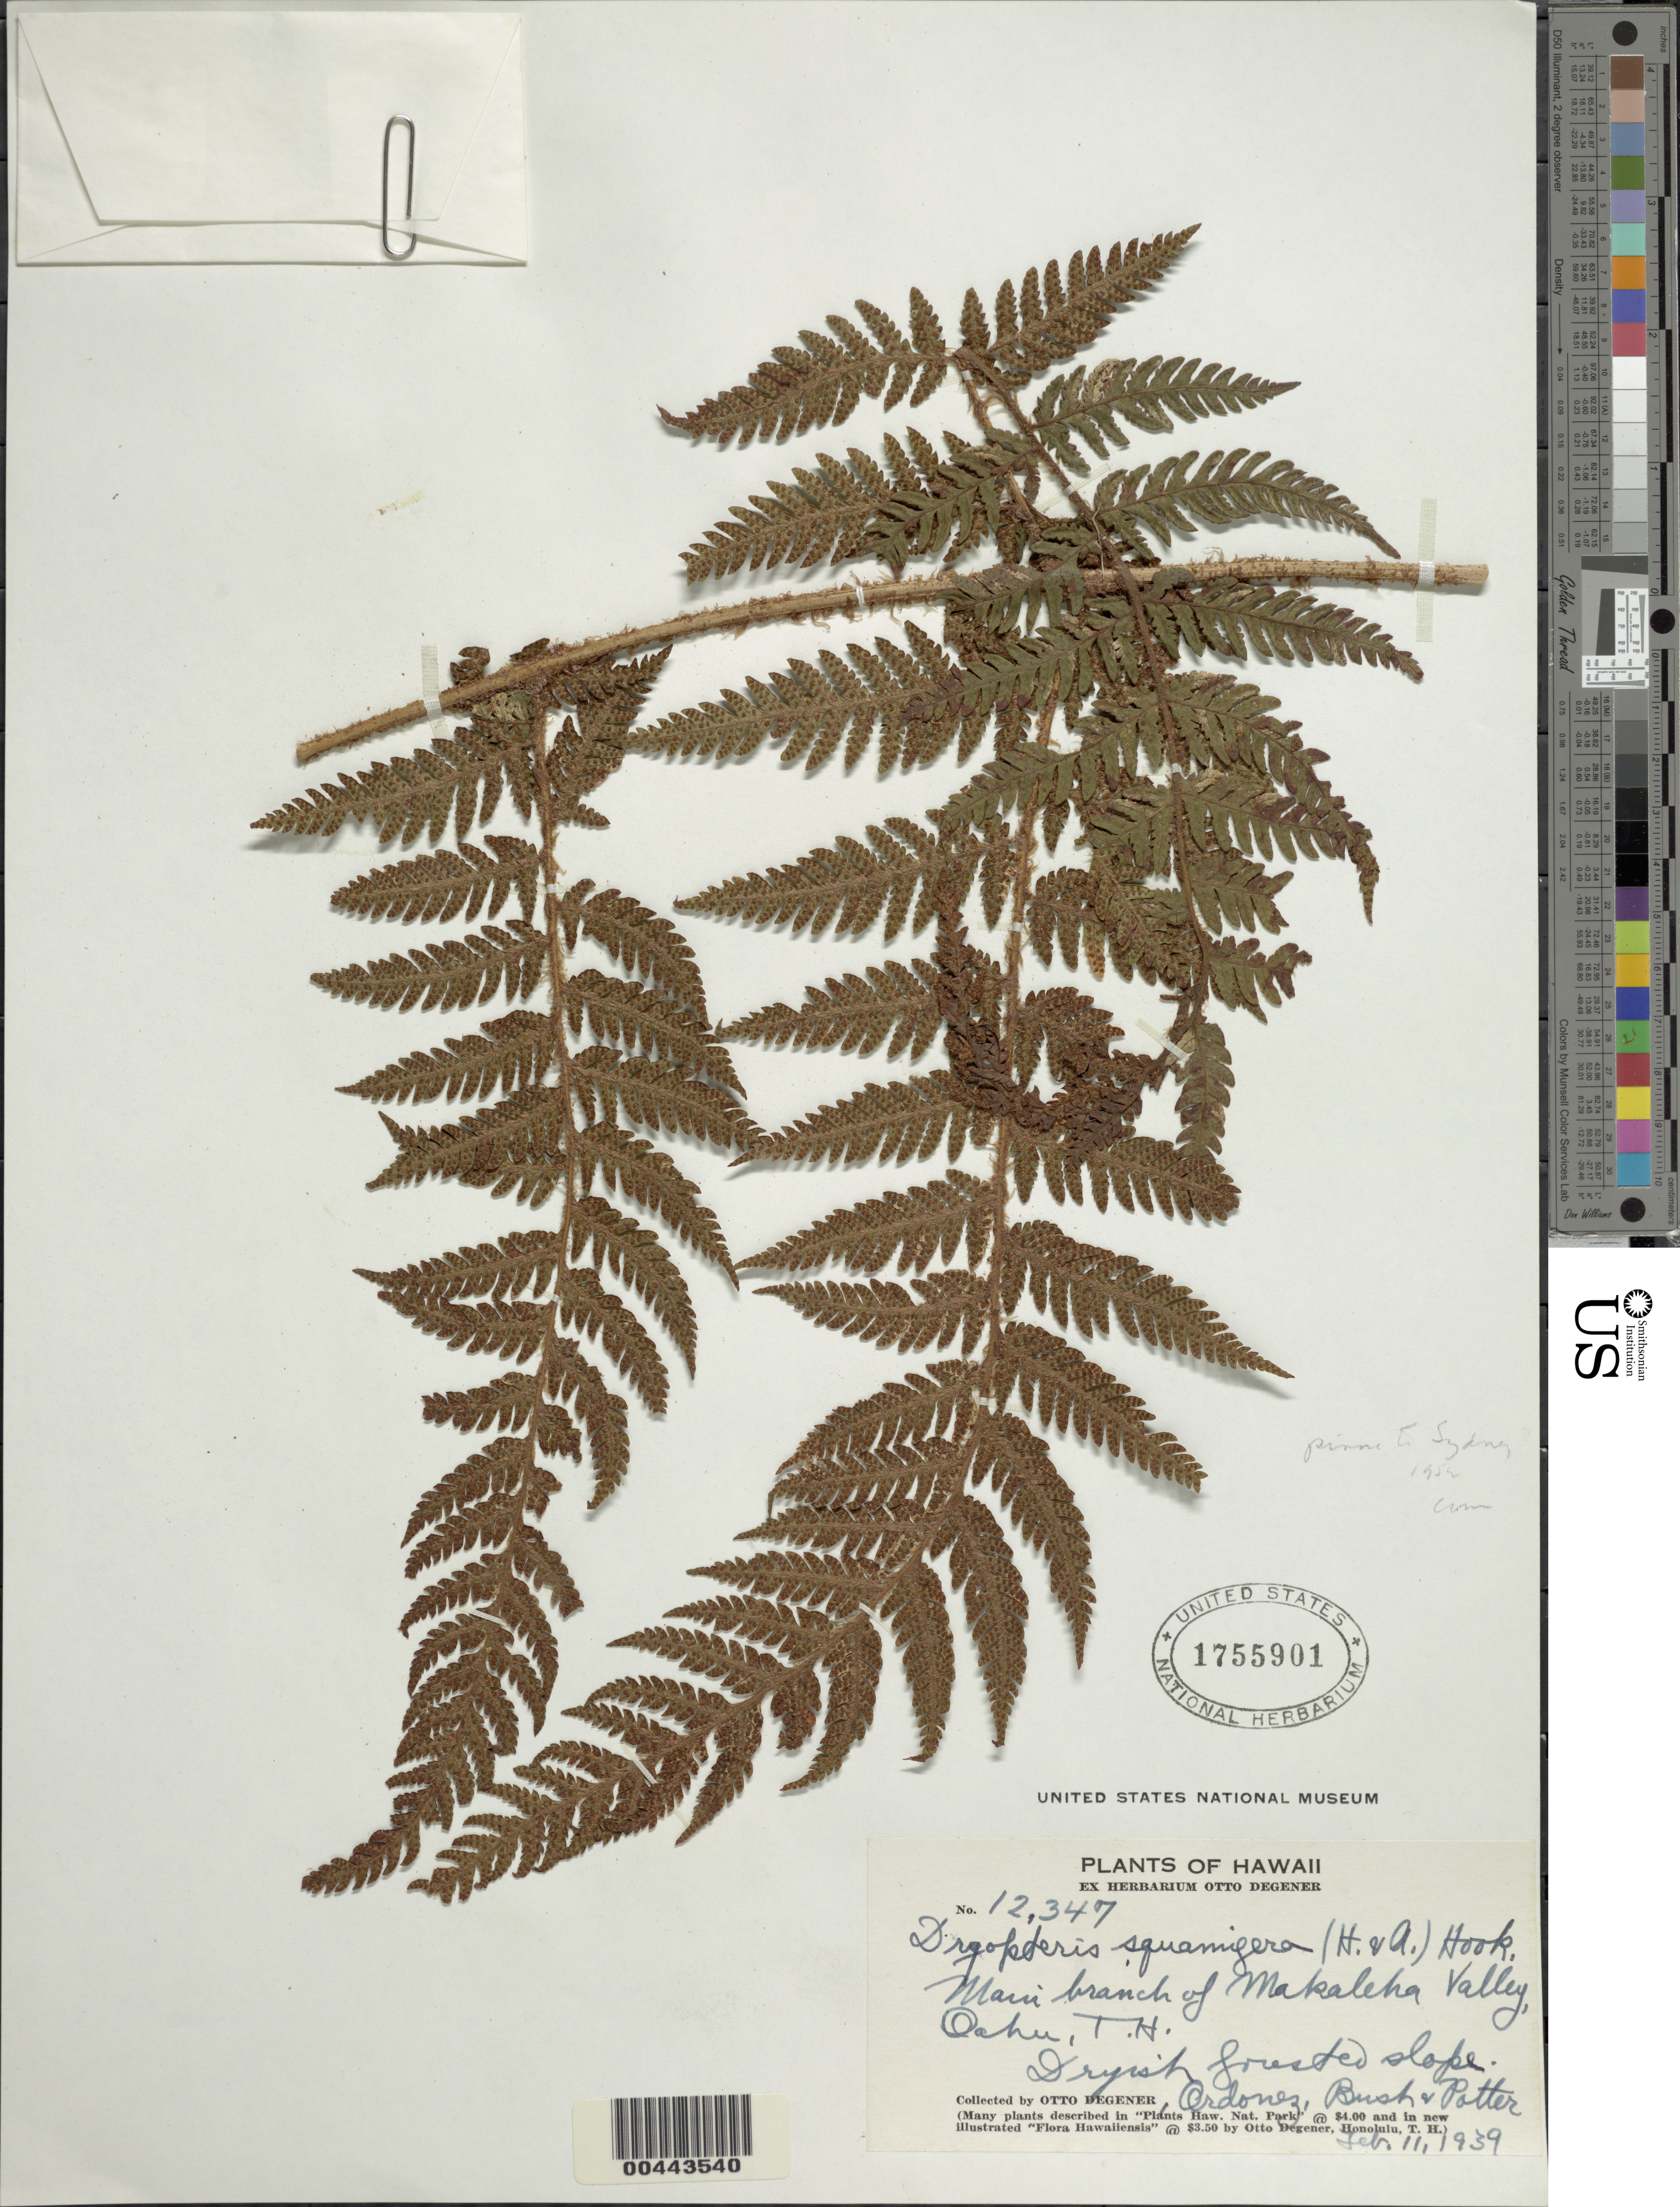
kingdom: Plantae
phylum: Tracheophyta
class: Polypodiopsida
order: Polypodiales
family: Dryopteridaceae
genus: Ctenitis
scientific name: Ctenitis squamigera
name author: (Hook. & Arn.) Copel.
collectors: O. Degener, Ordonez, B. F. Bush & Potter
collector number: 12347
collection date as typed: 11 Feb 1939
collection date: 1939-02-11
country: United States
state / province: Hawaii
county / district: Honolulu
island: Oahu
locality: Main branch of Makaleha Valley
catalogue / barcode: US 1755901